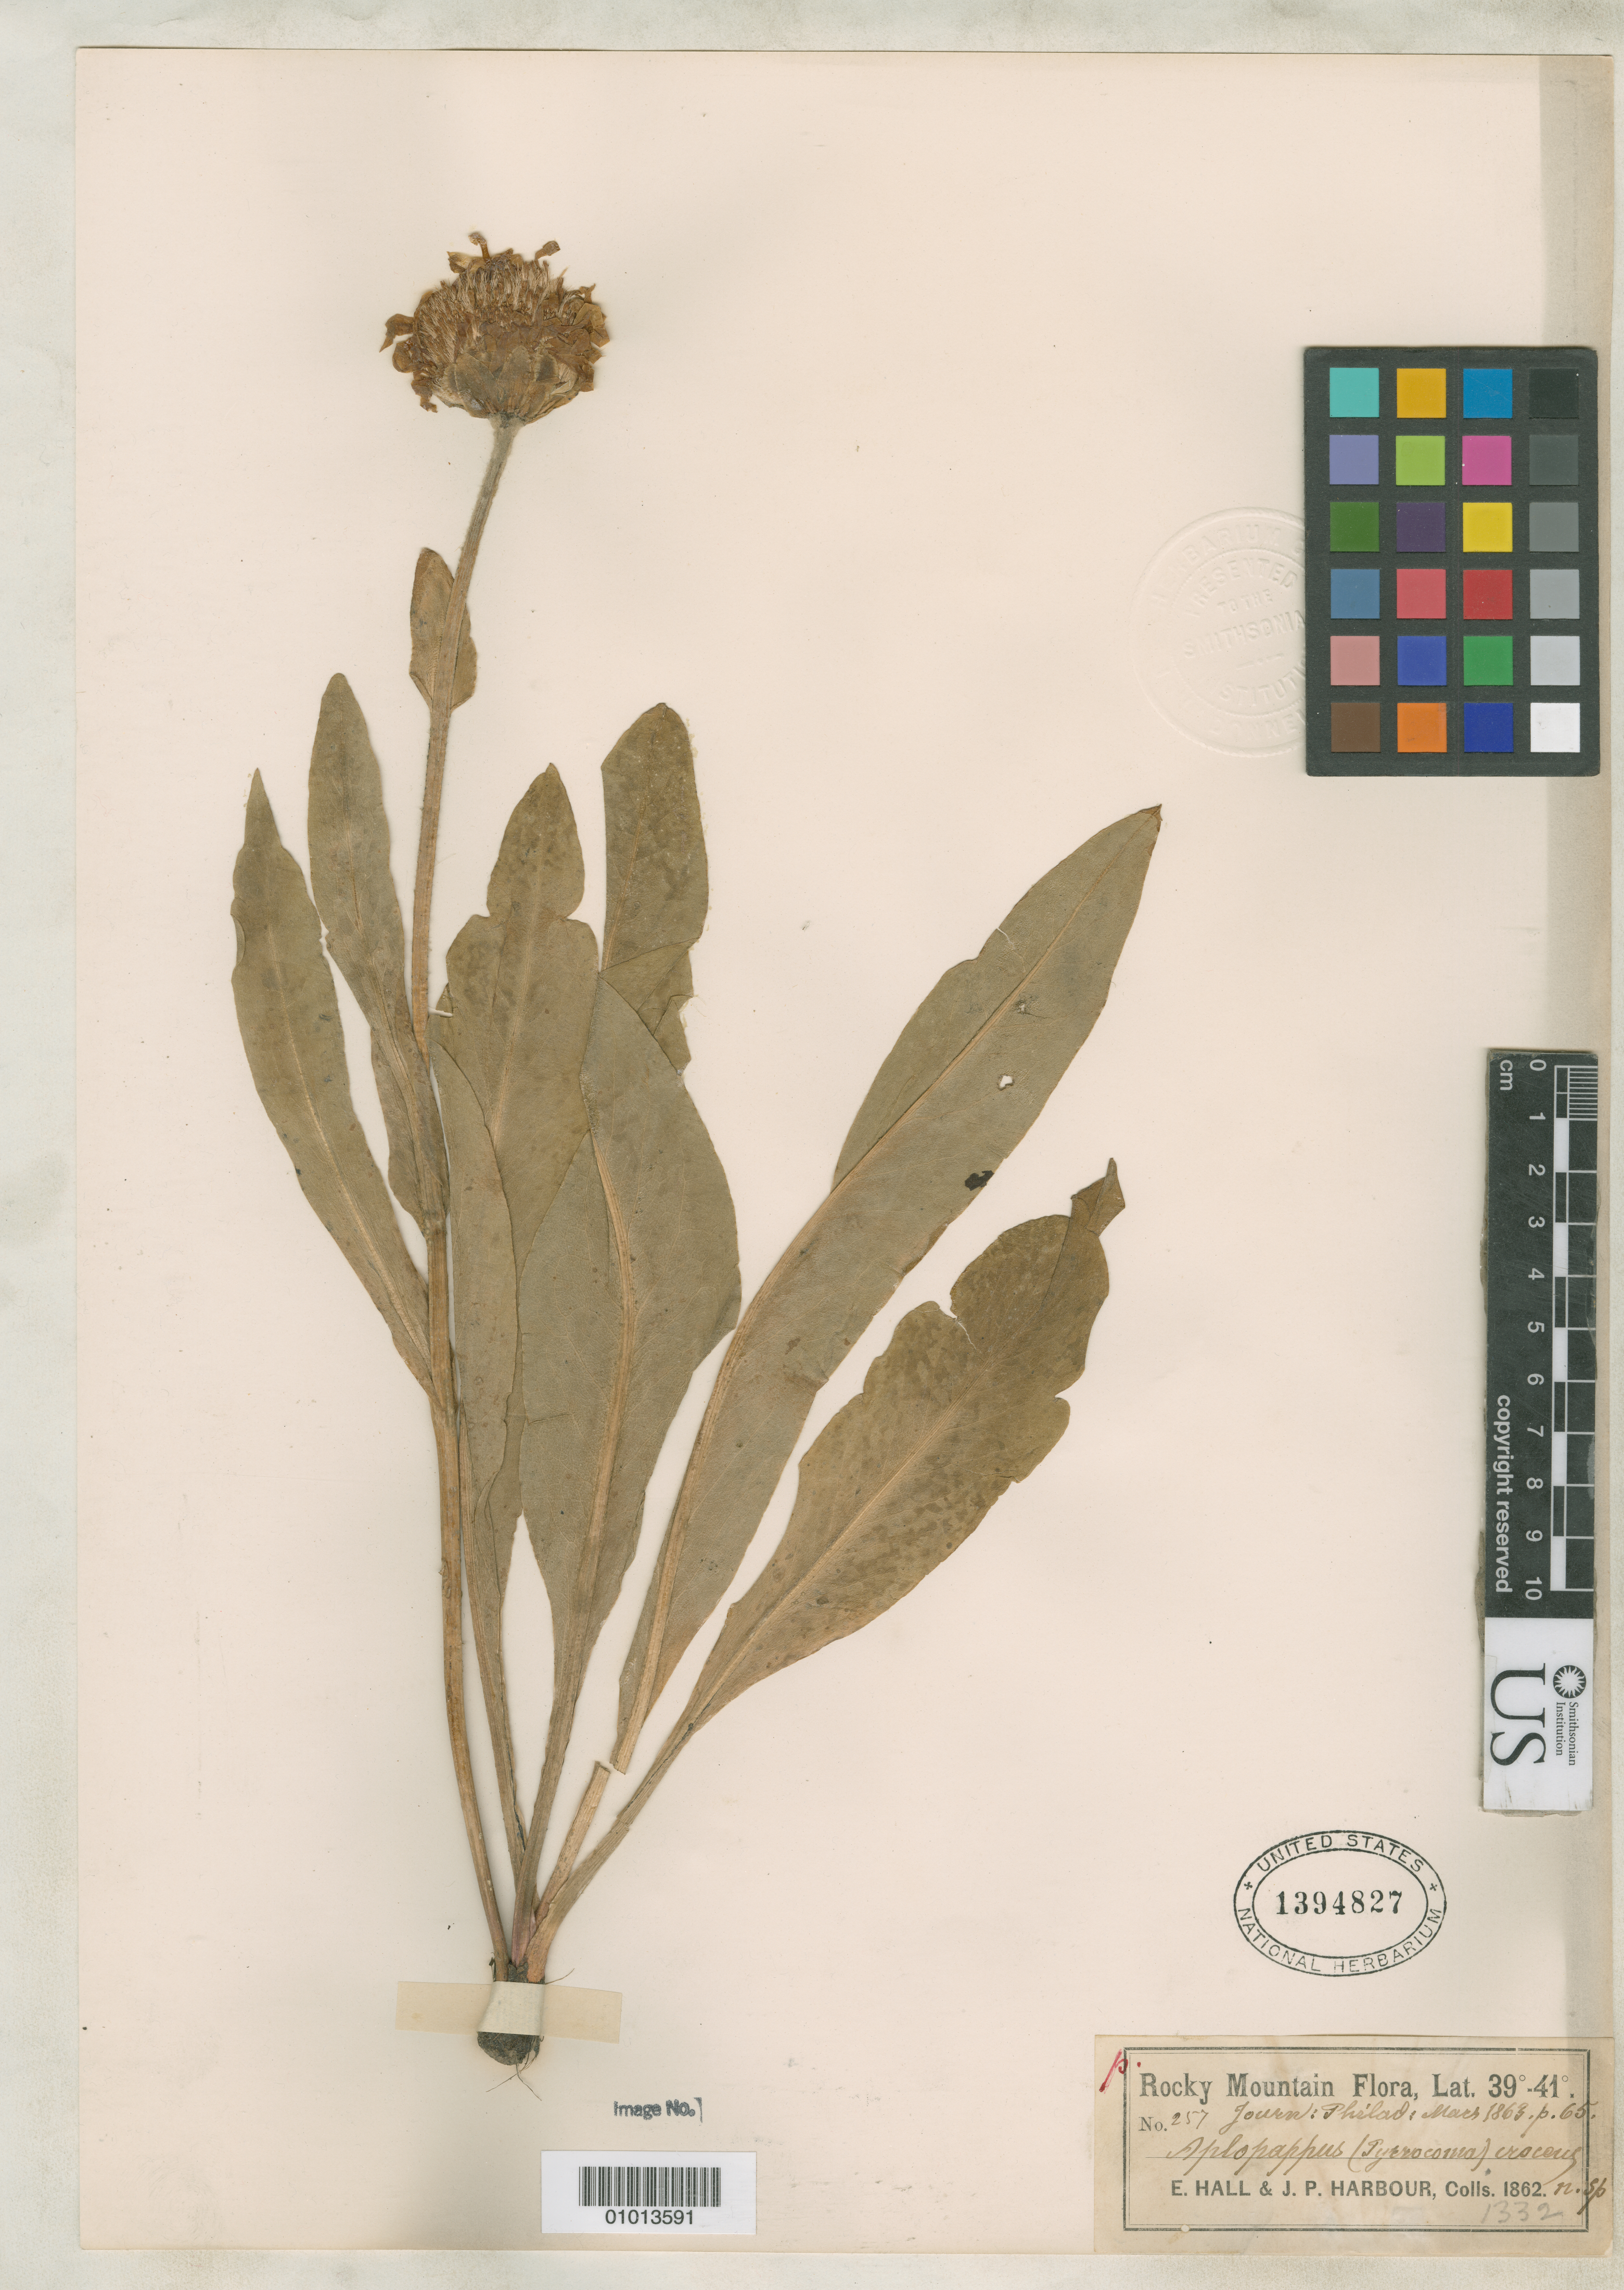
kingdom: Plantae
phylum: Tracheophyta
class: Magnoliopsida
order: Asterales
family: Asteraceae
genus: Haplopappus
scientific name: Haplopappus croceus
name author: A. Gray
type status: Isosyntype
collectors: A. Hall & J. Harbour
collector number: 257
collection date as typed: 1862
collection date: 1862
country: United States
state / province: Colorado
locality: Rocky Mtns.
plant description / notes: Specimen ex John Donnell Smith herbarium.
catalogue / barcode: US 1394827